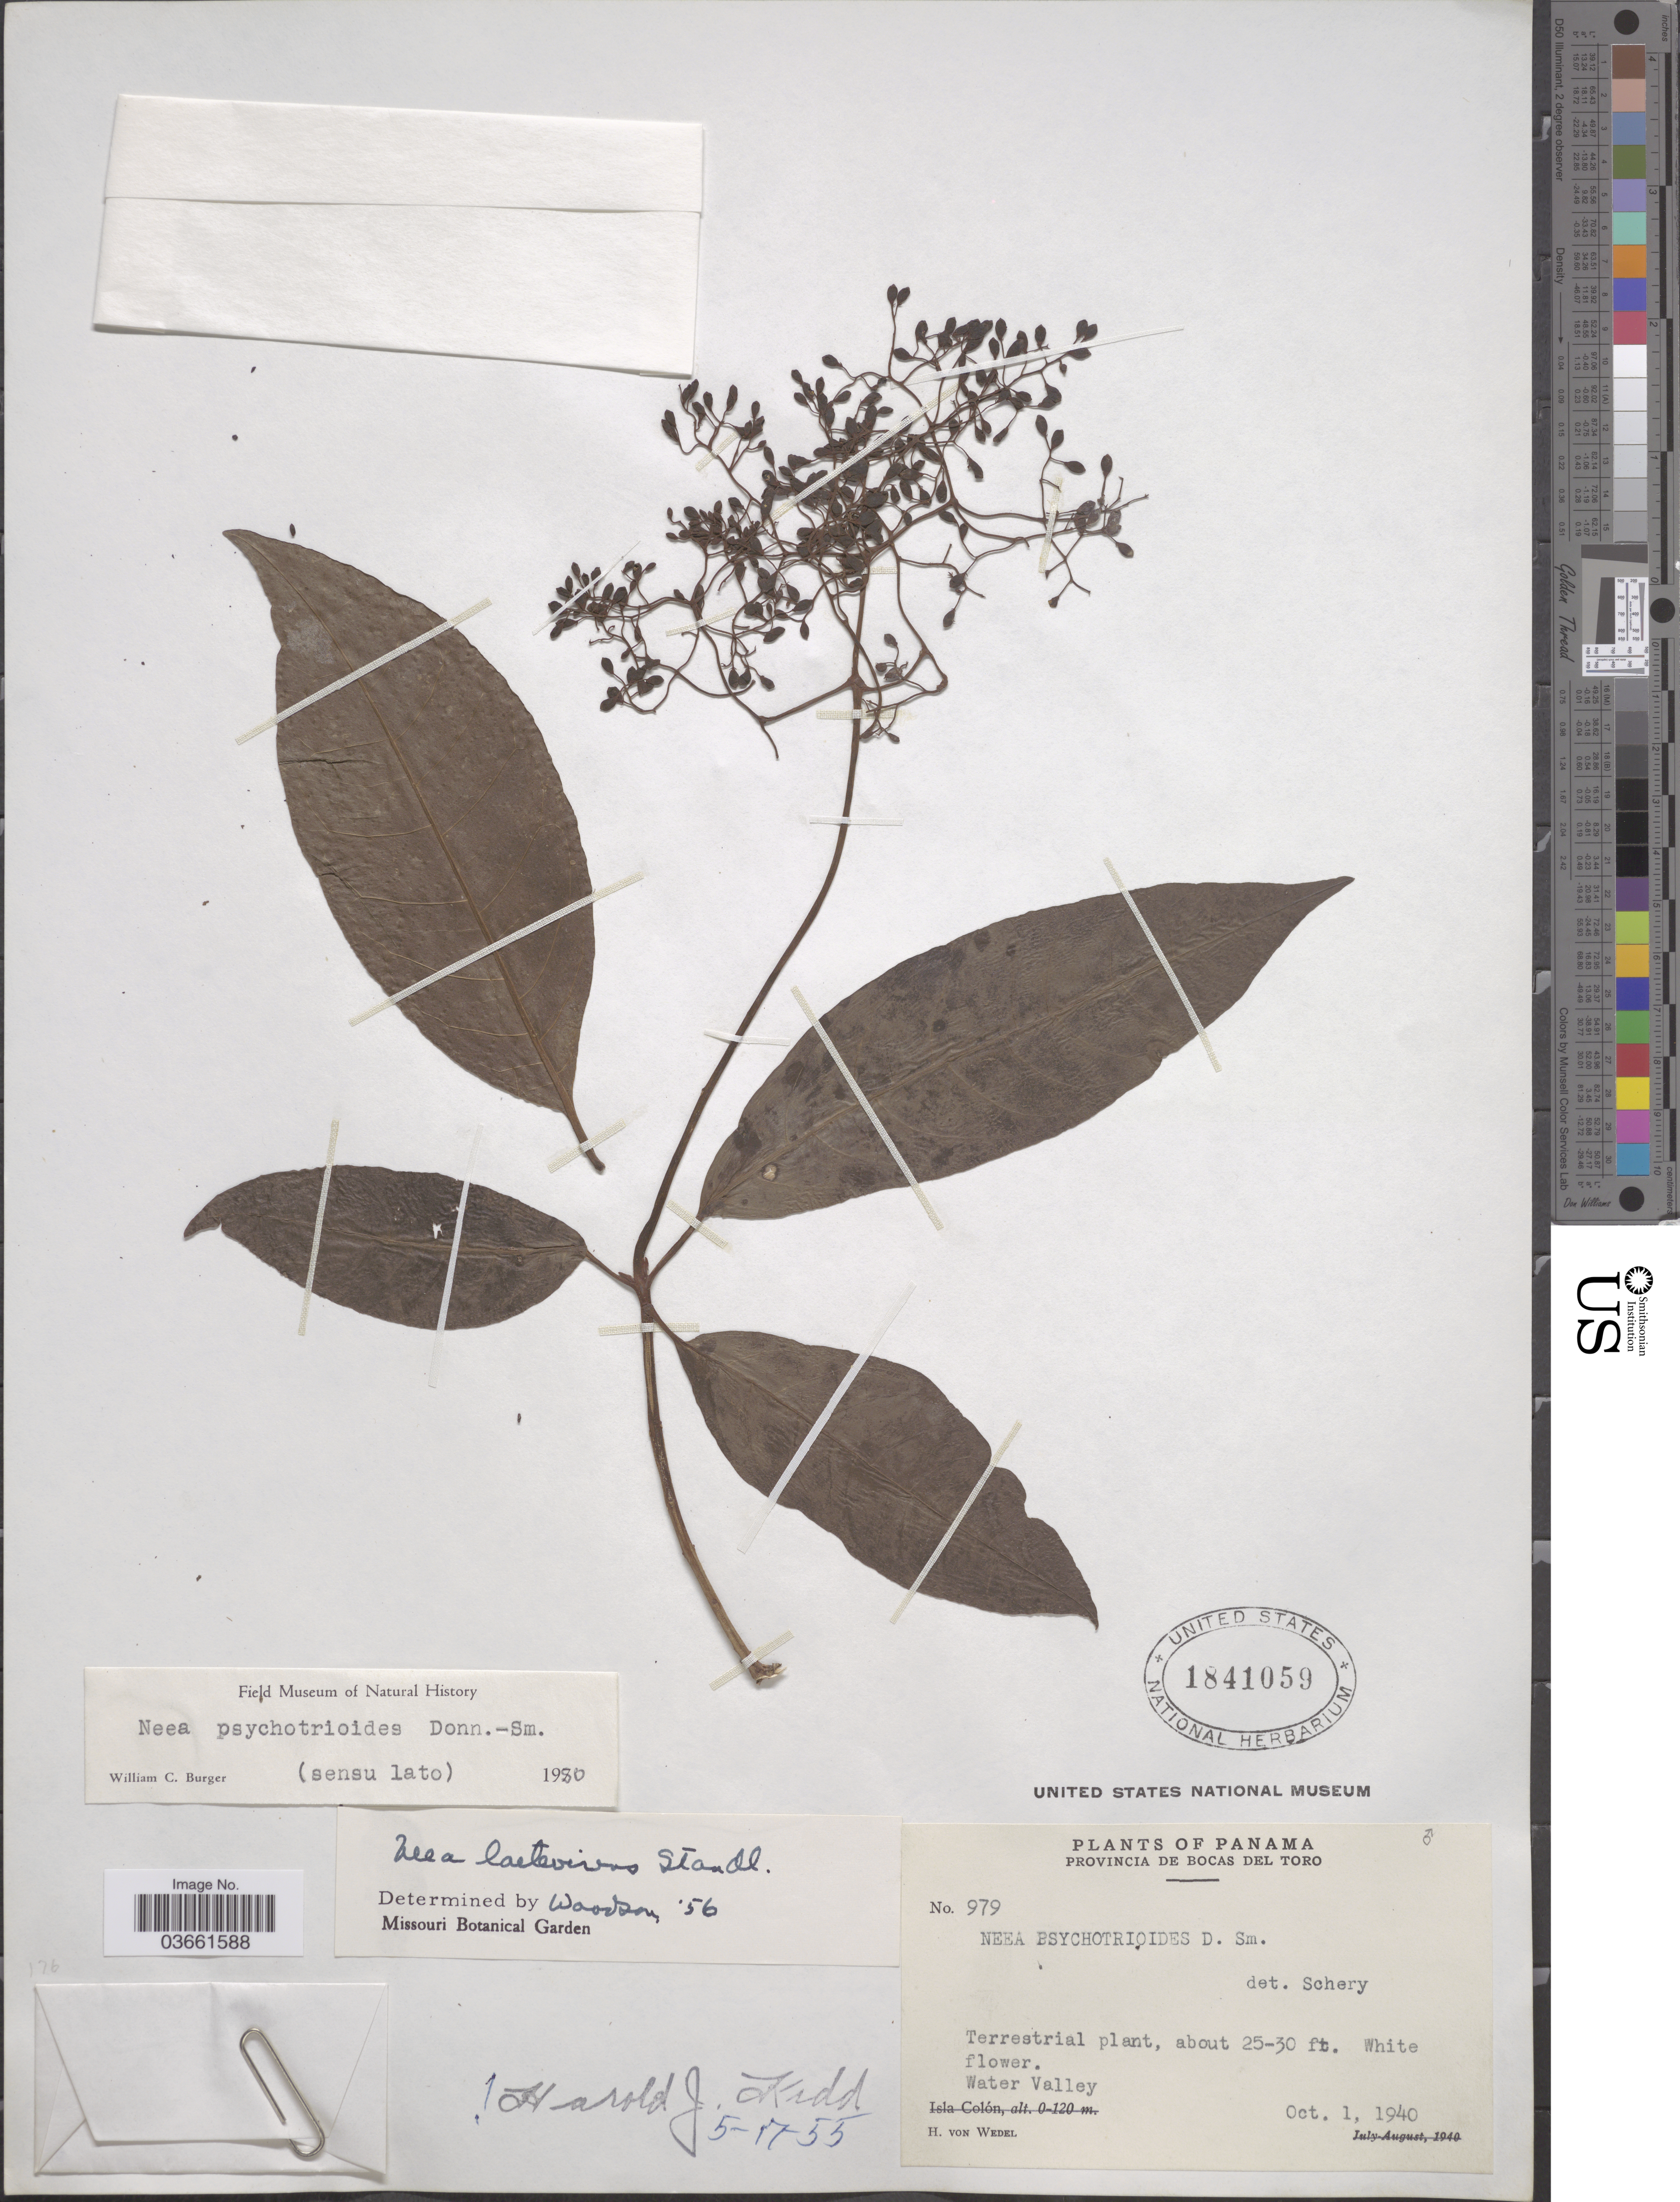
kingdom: Plantae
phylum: Tracheophyta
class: Magnoliopsida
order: Caryophyllales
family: Nyctaginaceae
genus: Neea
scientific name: Neea psychotrioides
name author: Donn. Sm.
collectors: H. von Wedel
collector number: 979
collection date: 1940-10-01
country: Panama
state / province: Bocas del Toro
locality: Water Valley.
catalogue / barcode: US 1841059